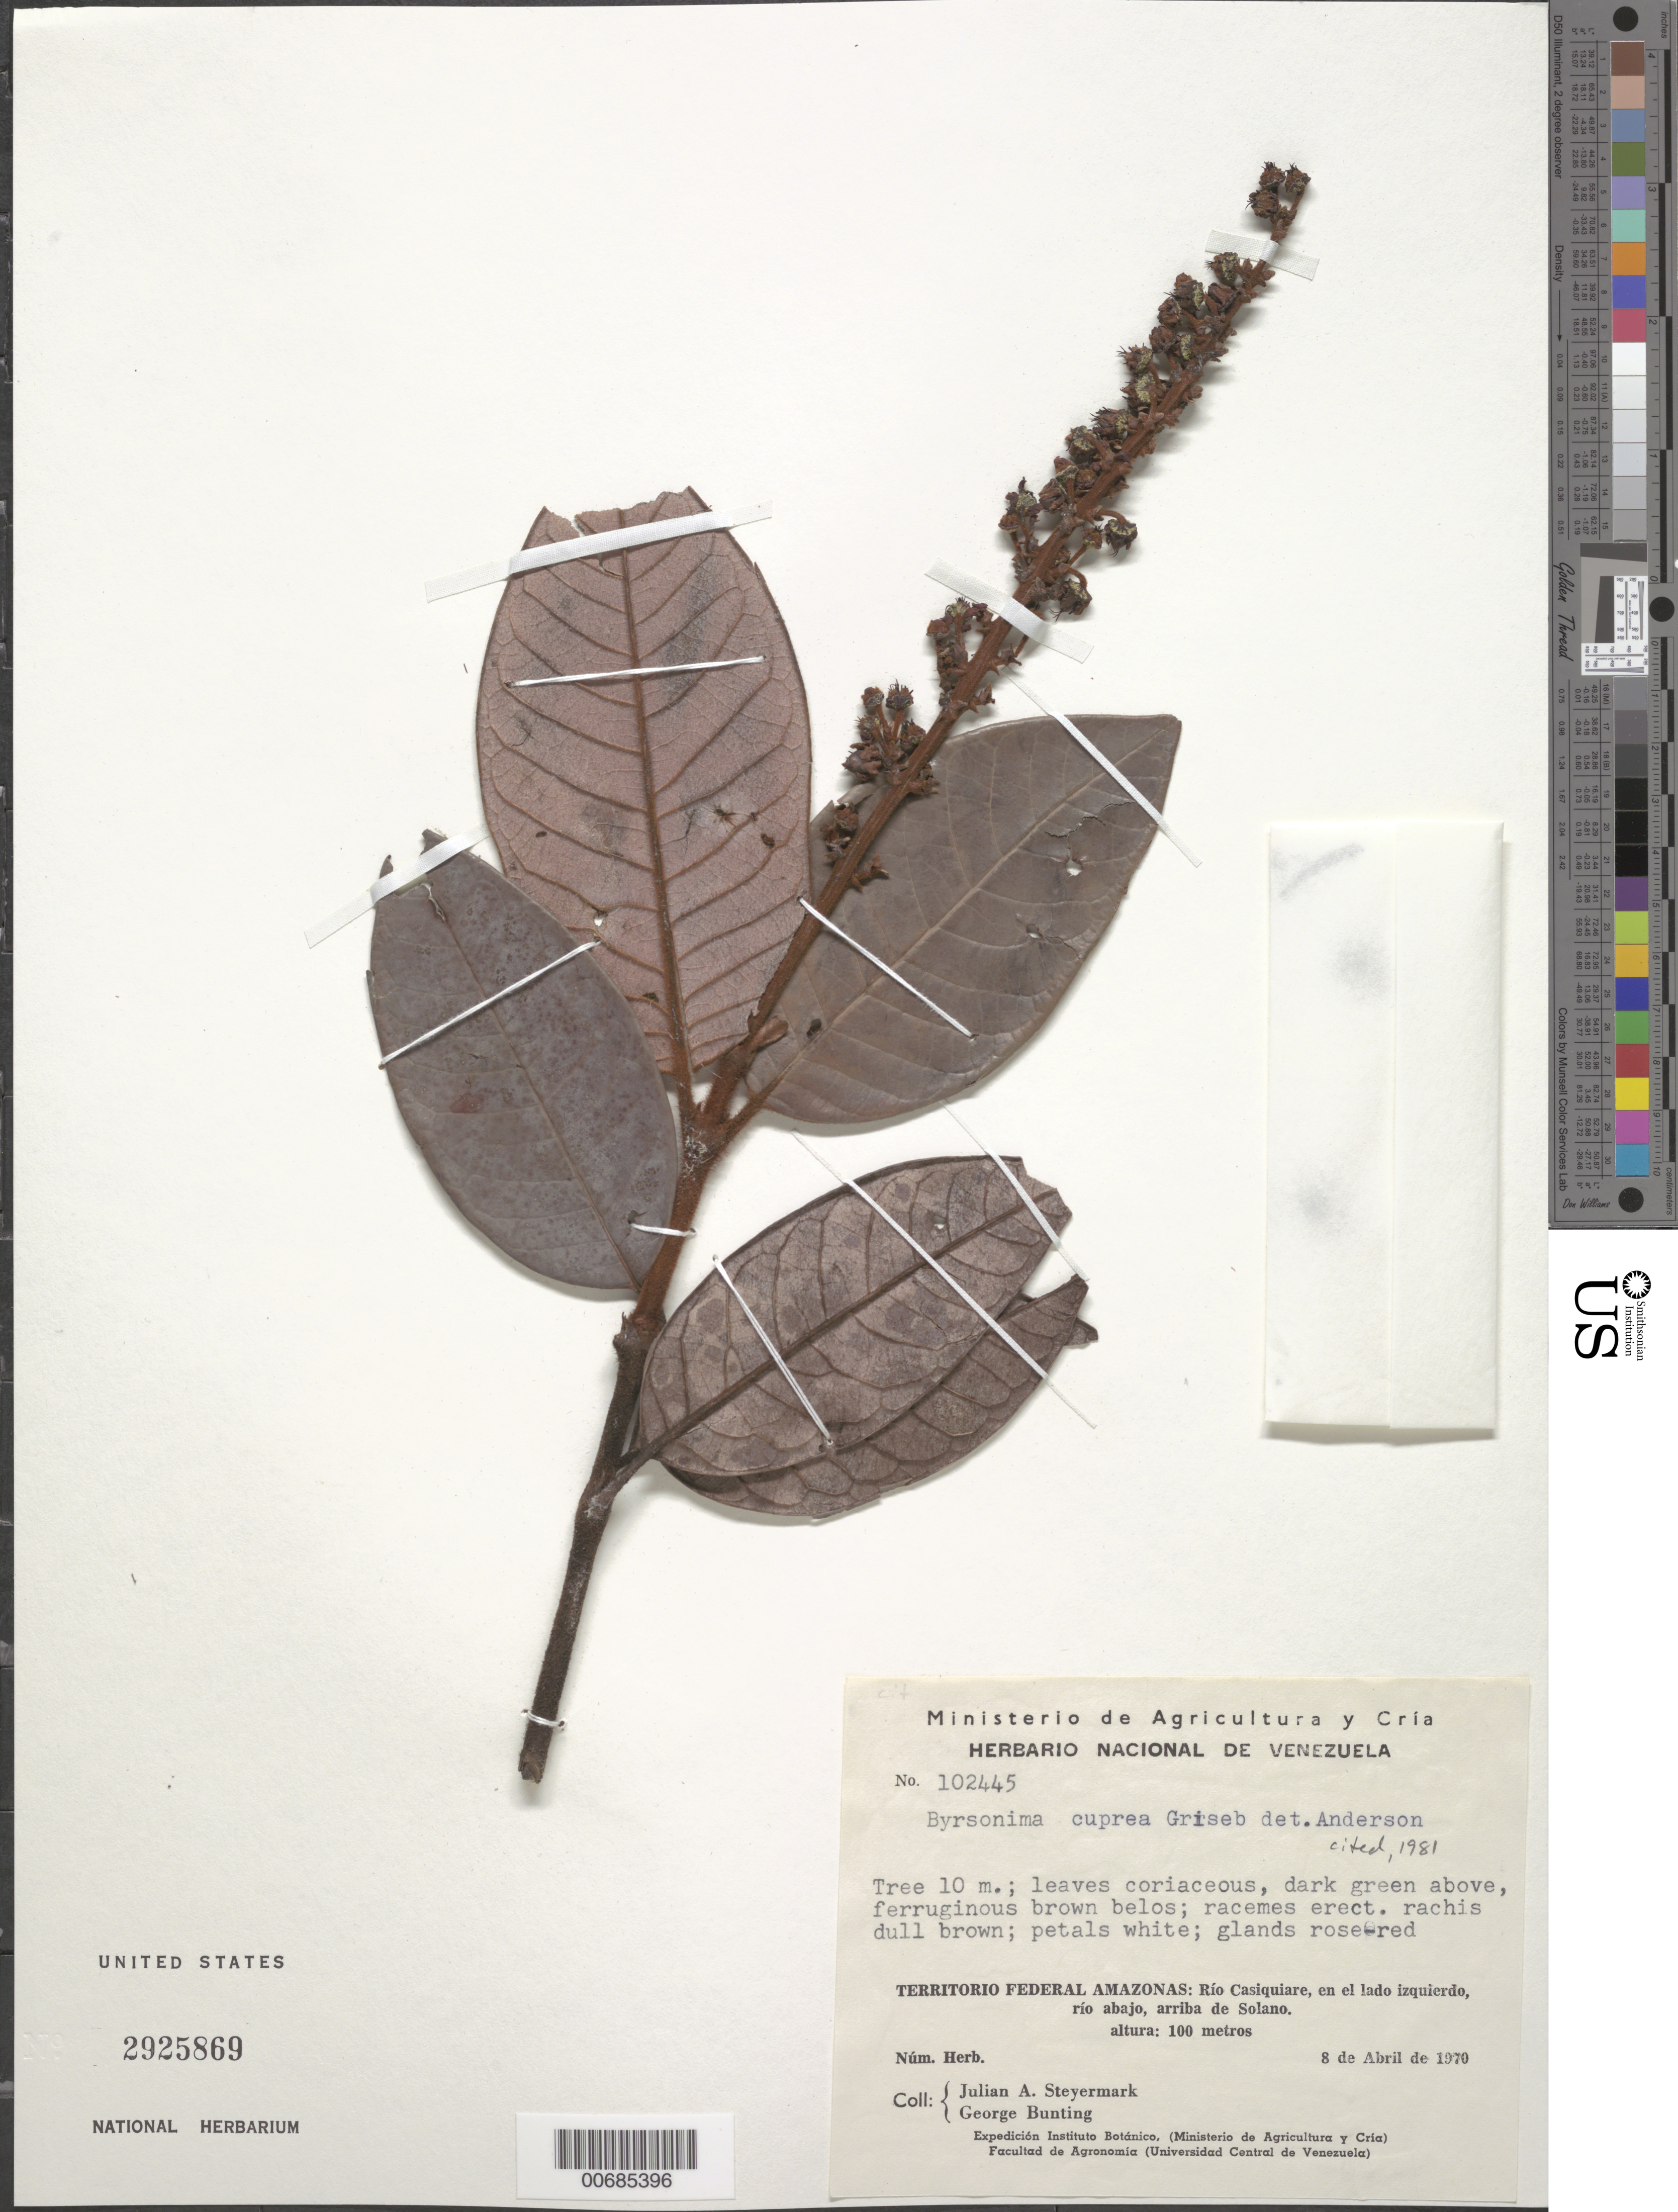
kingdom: Plantae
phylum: Tracheophyta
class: Magnoliopsida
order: Malpighiales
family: Malpighiaceae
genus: Byrsonima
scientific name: Byrsonima cuprea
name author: Griseb.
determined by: Anderson, W. R., (MICH), University of Michigan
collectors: J. Steyermark & G. S. Bunting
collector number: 102445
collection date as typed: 8-Apr-70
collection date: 1970-04-08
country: Venezuela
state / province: Amazonas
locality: Río Casiquiare, arriba de Solano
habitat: En el lado izquierdo, rio abajo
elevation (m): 100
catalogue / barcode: US 2925869